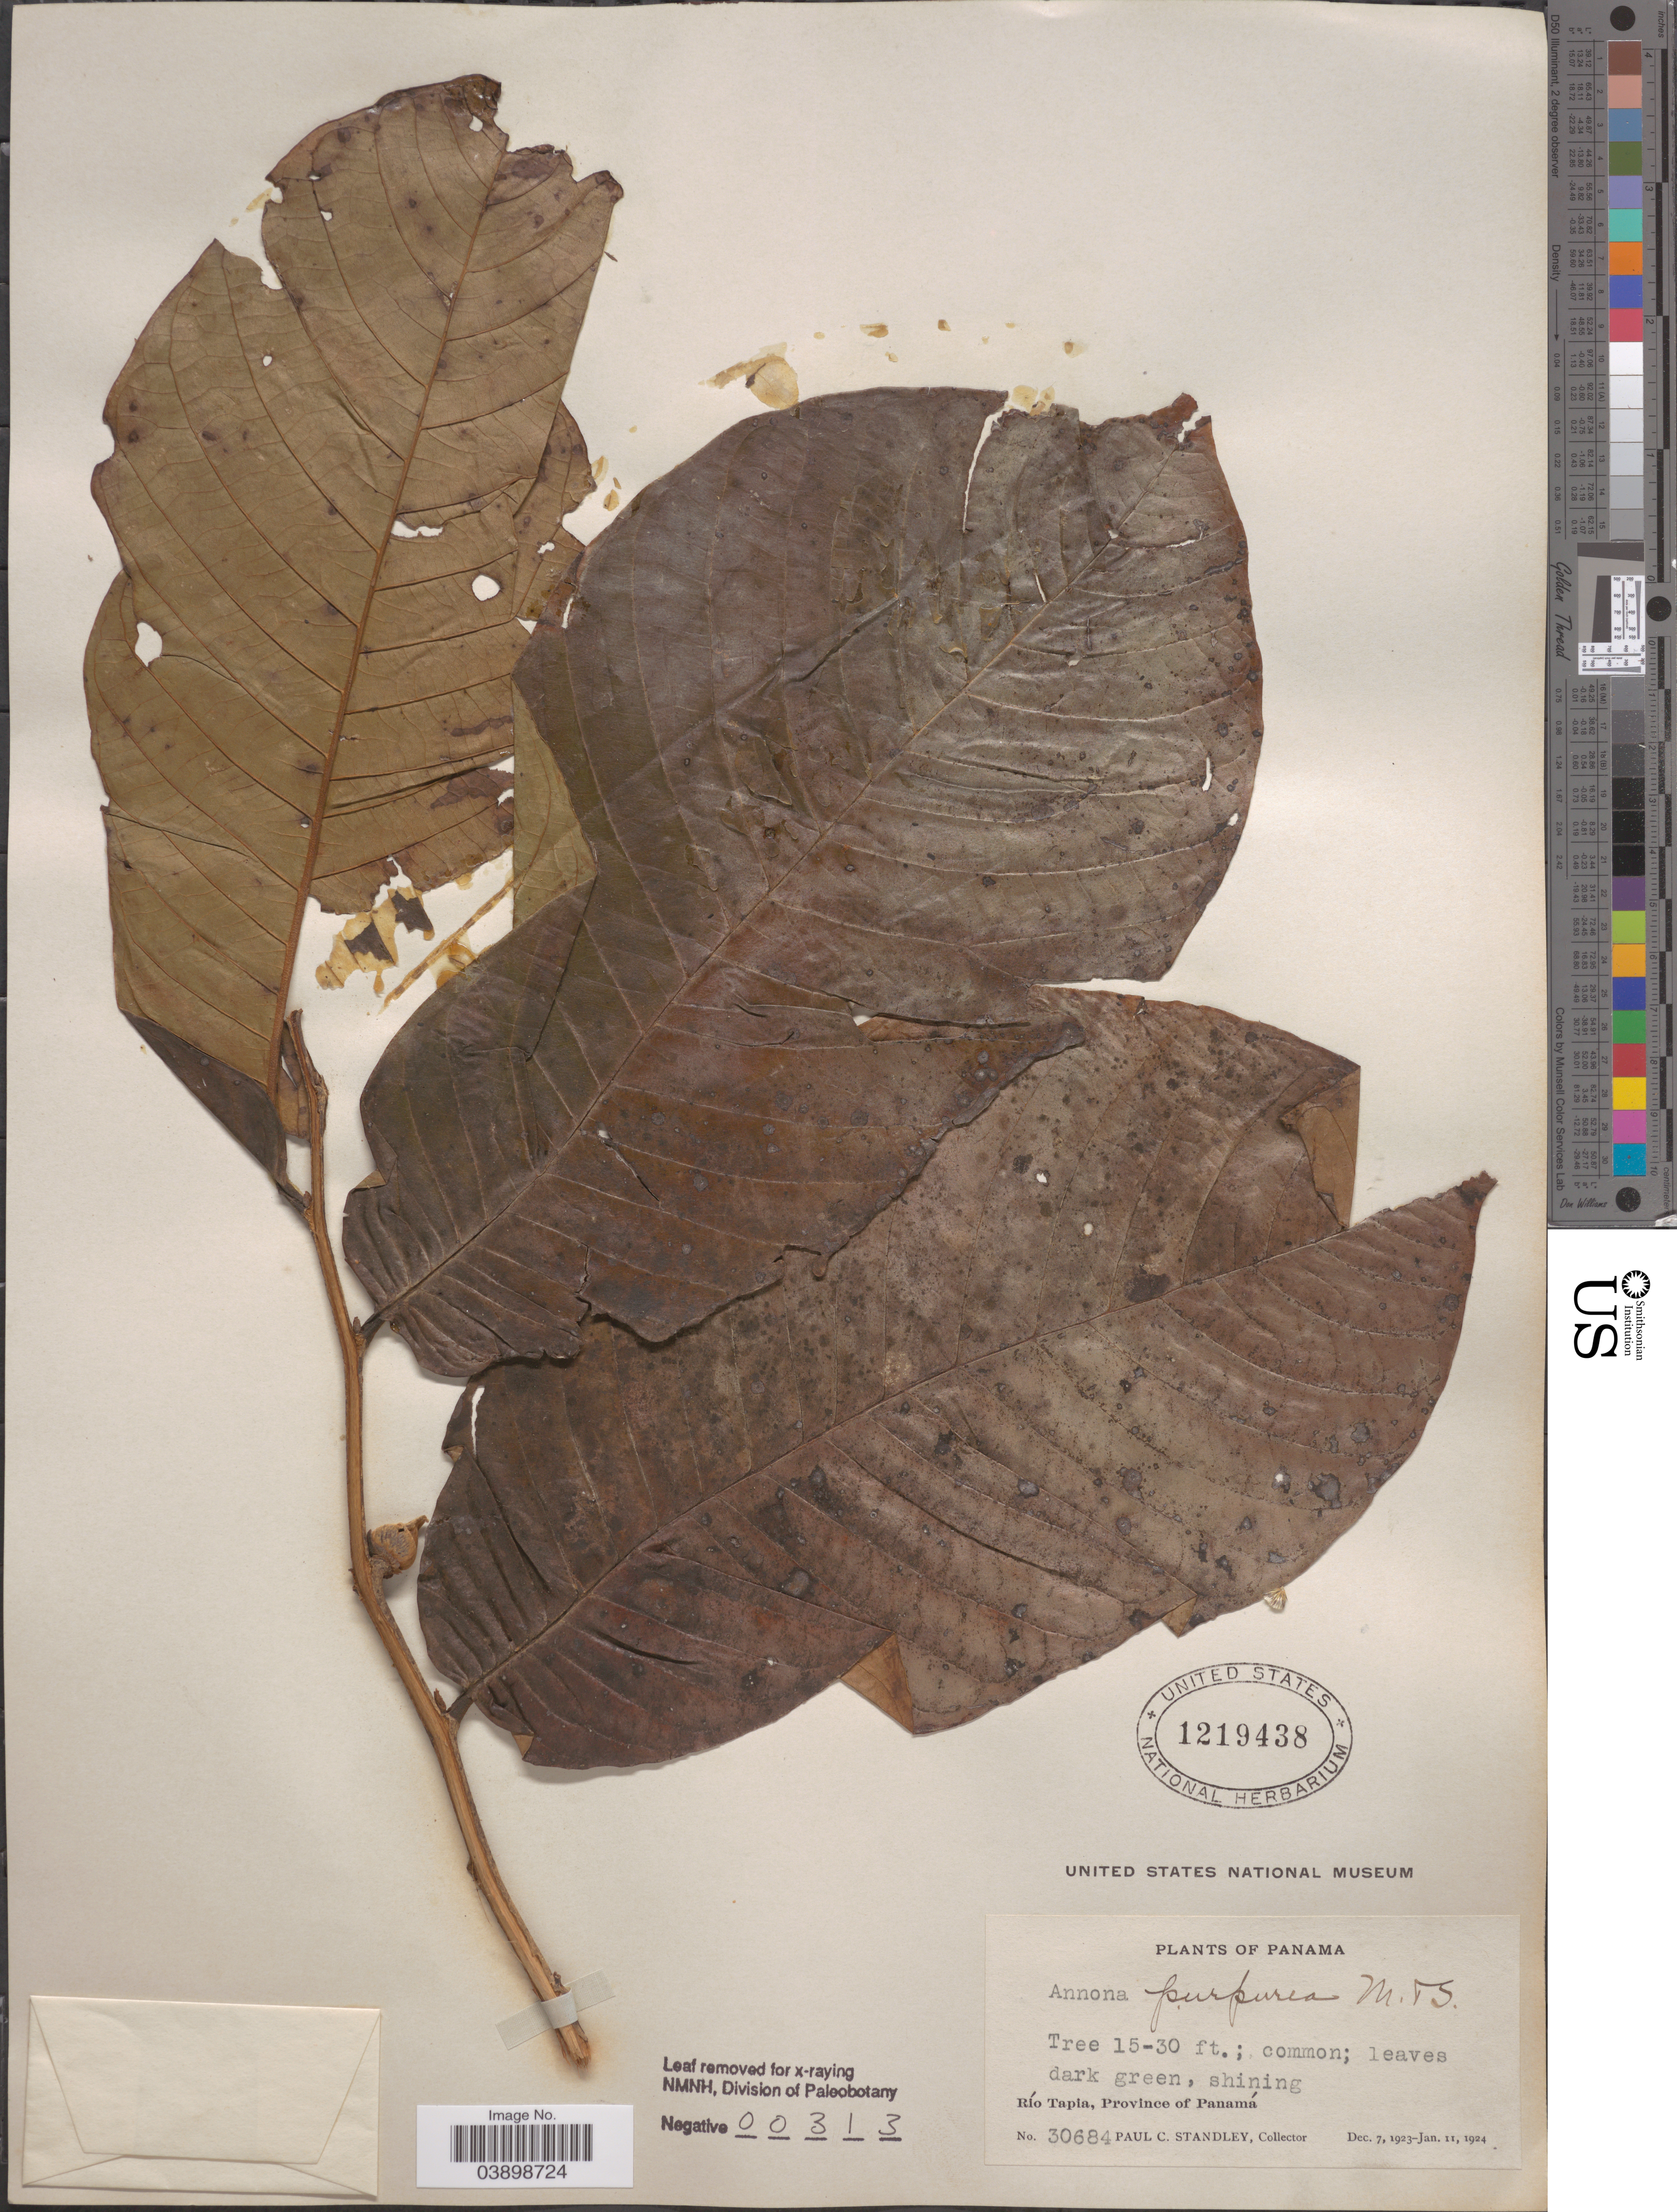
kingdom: Plantae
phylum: Tracheophyta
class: Magnoliopsida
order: Magnoliales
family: Annonaceae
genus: Annona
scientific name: Annona purpurea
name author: Moc. & Sessé ex Dunal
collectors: P. C. Standley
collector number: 30684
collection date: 1923-12-07/1924-01-11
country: Panama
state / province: Panamá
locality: Río Tapia.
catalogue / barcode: US 1219438